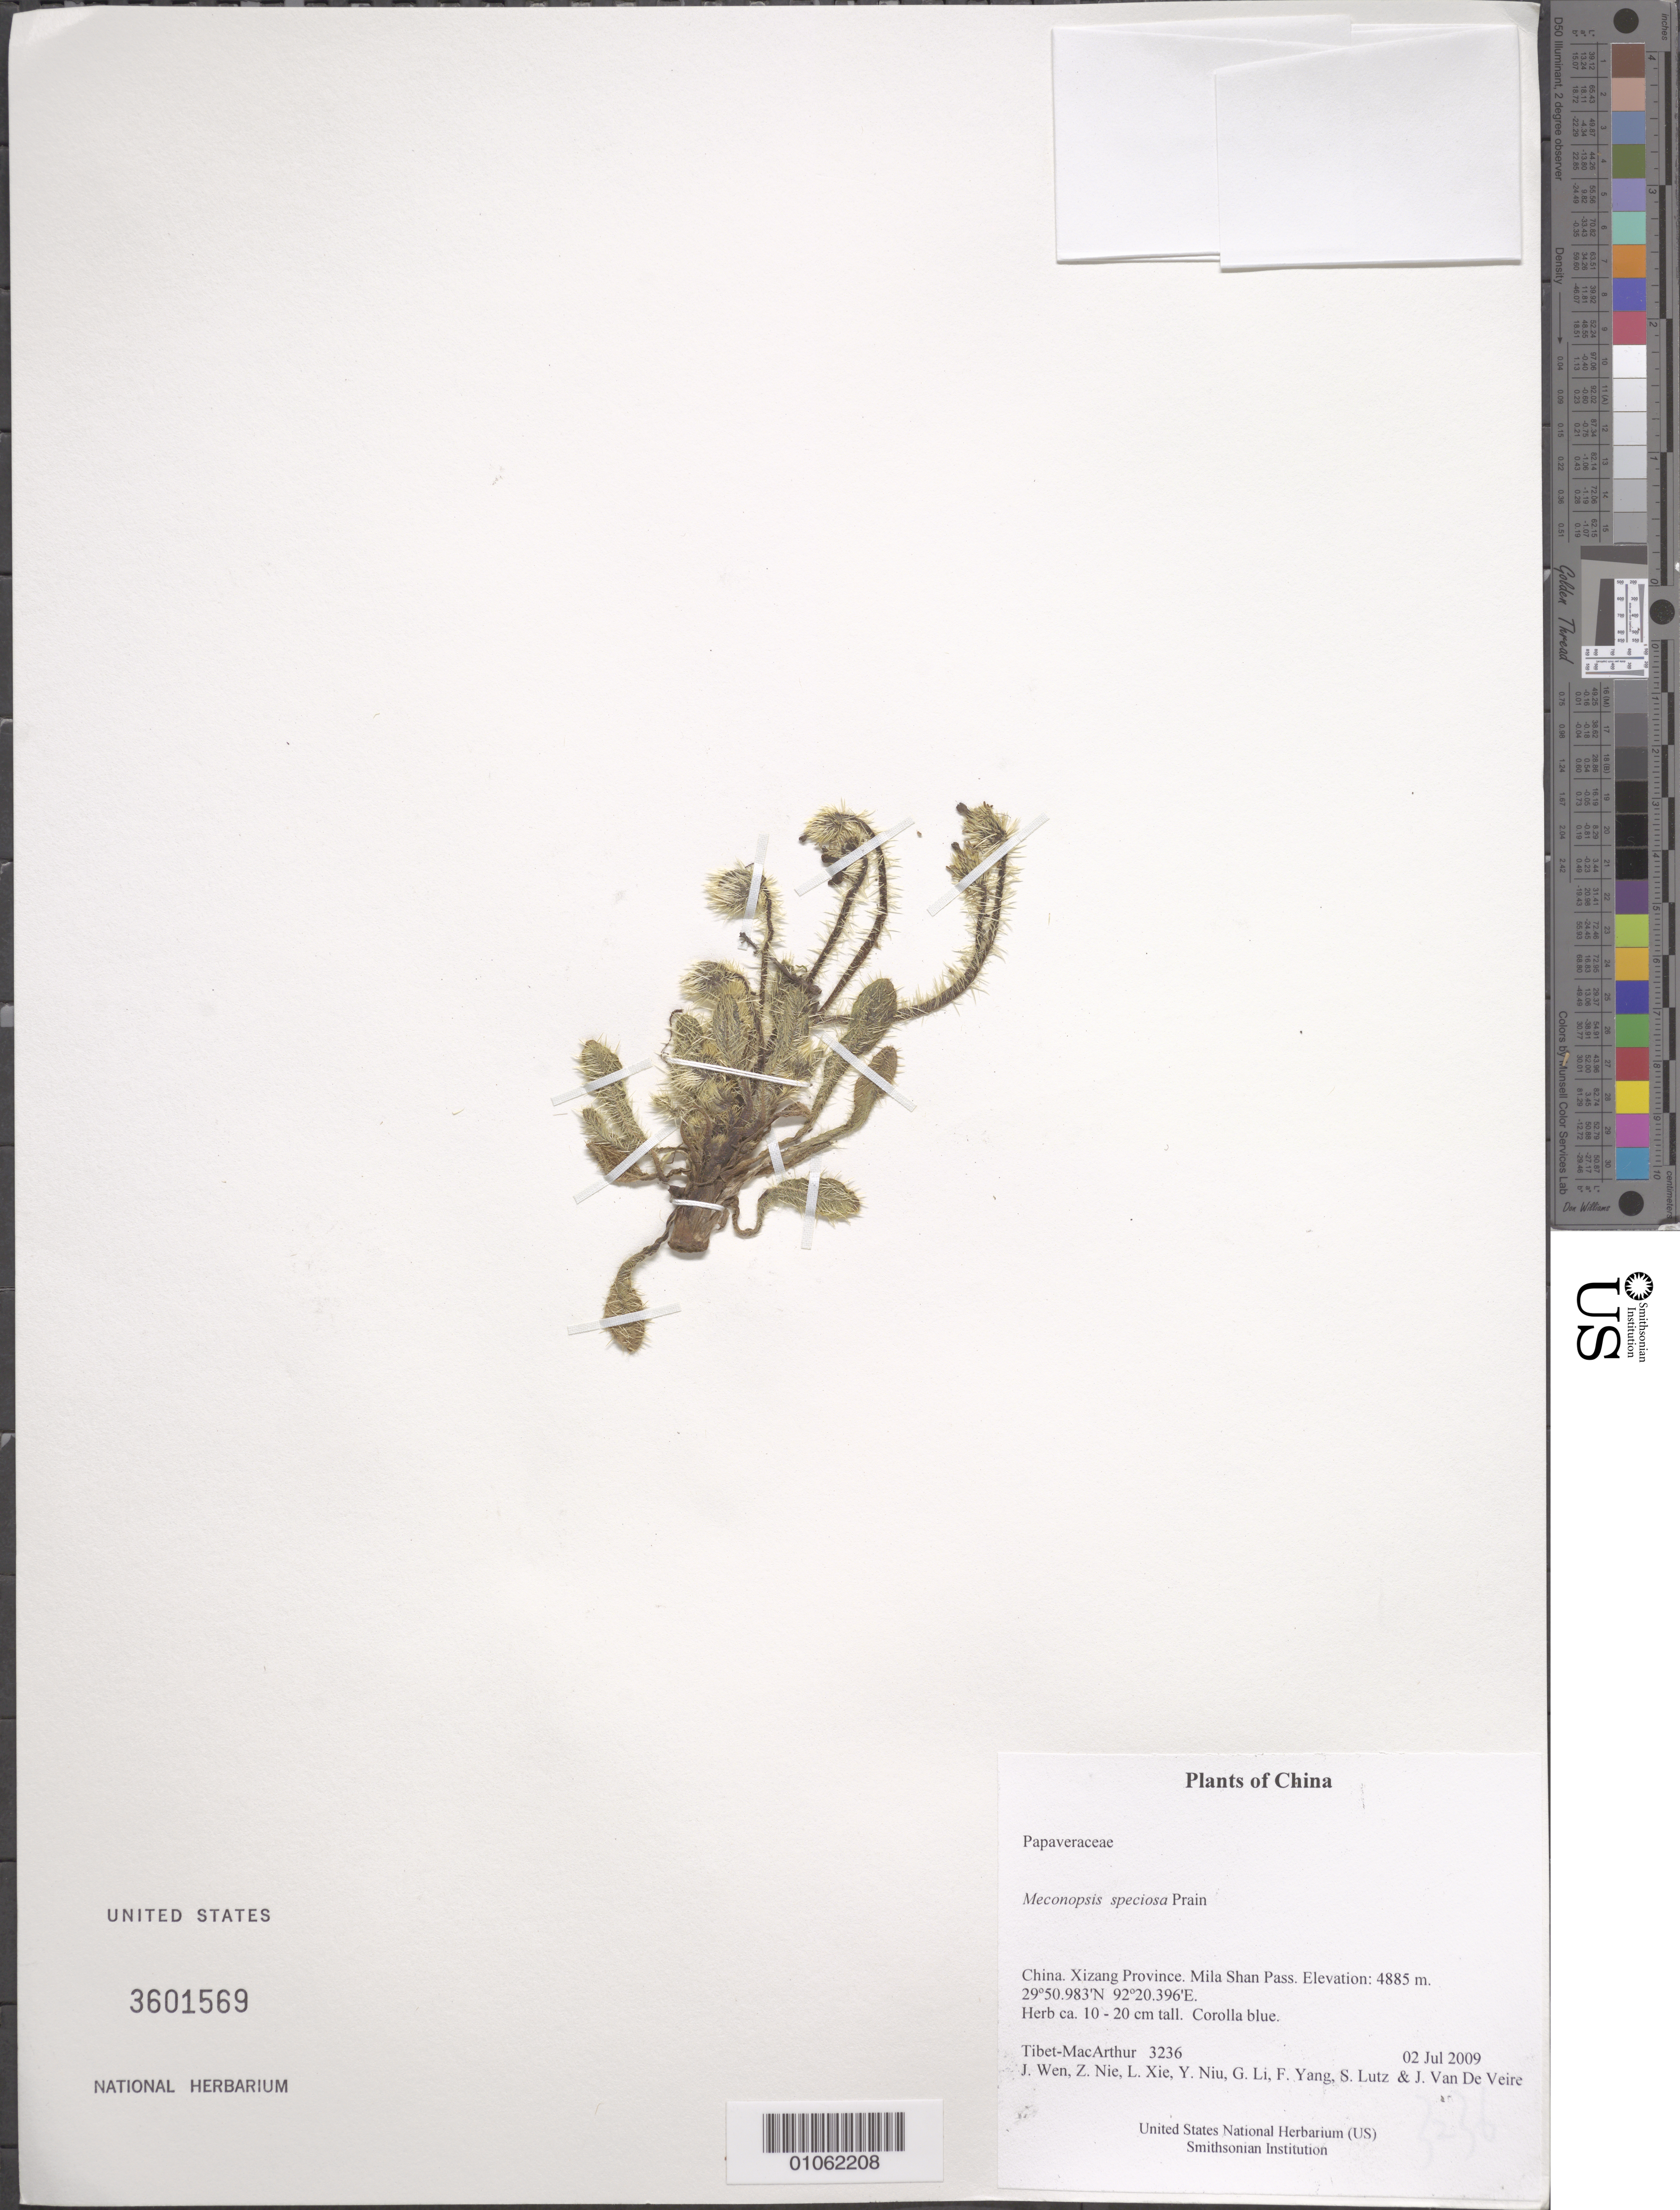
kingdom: Plantae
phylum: Tracheophyta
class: Magnoliopsida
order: Ranunculales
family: Papaveraceae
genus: Meconopsis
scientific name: Meconopsis speciosa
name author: Prain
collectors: Tibet-MacArthur, J. Wen, Z. Nie, L. Xie, Y. Niu, G. Li, F. Yang, S. Lutz & J. Van De Veire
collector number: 3236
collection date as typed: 02 Jul 2009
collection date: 2009-07-02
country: China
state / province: Xizang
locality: Mila Shan Pass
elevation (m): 4885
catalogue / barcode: US 3601569